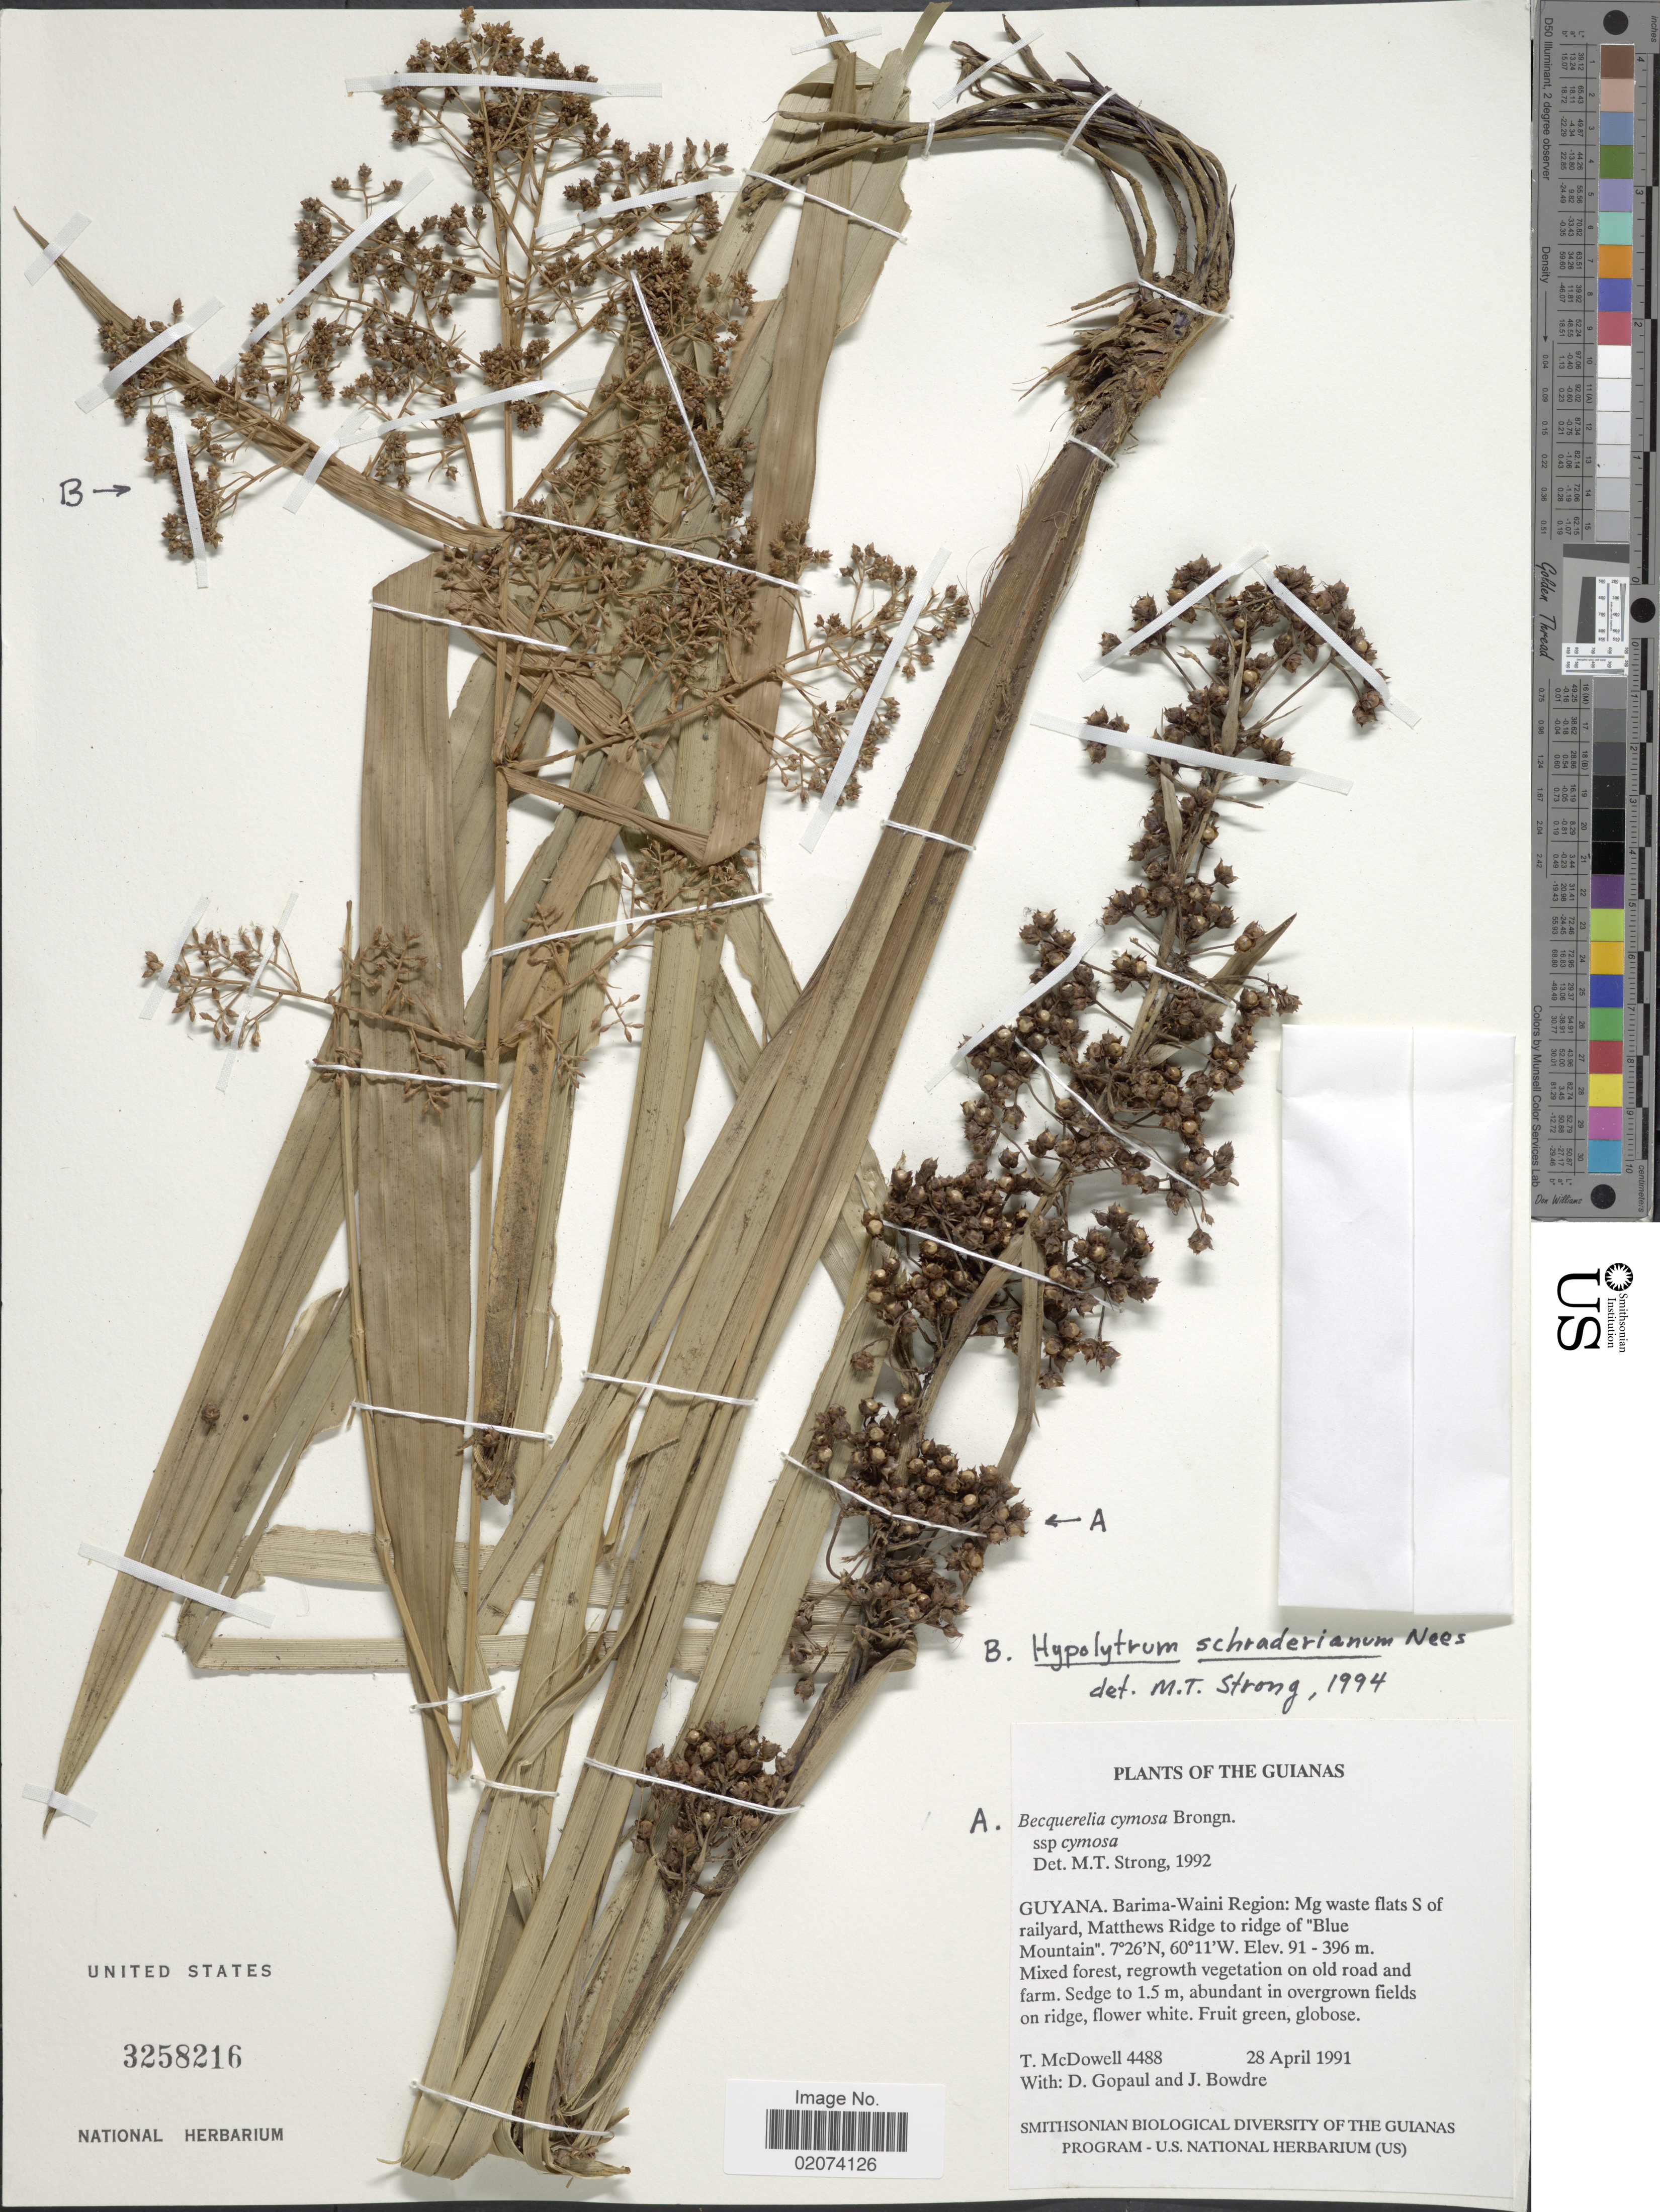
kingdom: Plantae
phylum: Tracheophyta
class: Liliopsida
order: Poales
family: Cyperaceae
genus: Hypolytrum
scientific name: Hypolytrum schraderianum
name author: Nees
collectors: T. McDowell, D. Gopaul & J. Bowdre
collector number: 4488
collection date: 1991-04-28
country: Guyana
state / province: Barima-Waini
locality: Barima- Waini Region: Mg waste flats S of railyard, Matthews Ridge to ridge of "Blue Mountain"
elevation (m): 91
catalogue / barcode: US 3258216